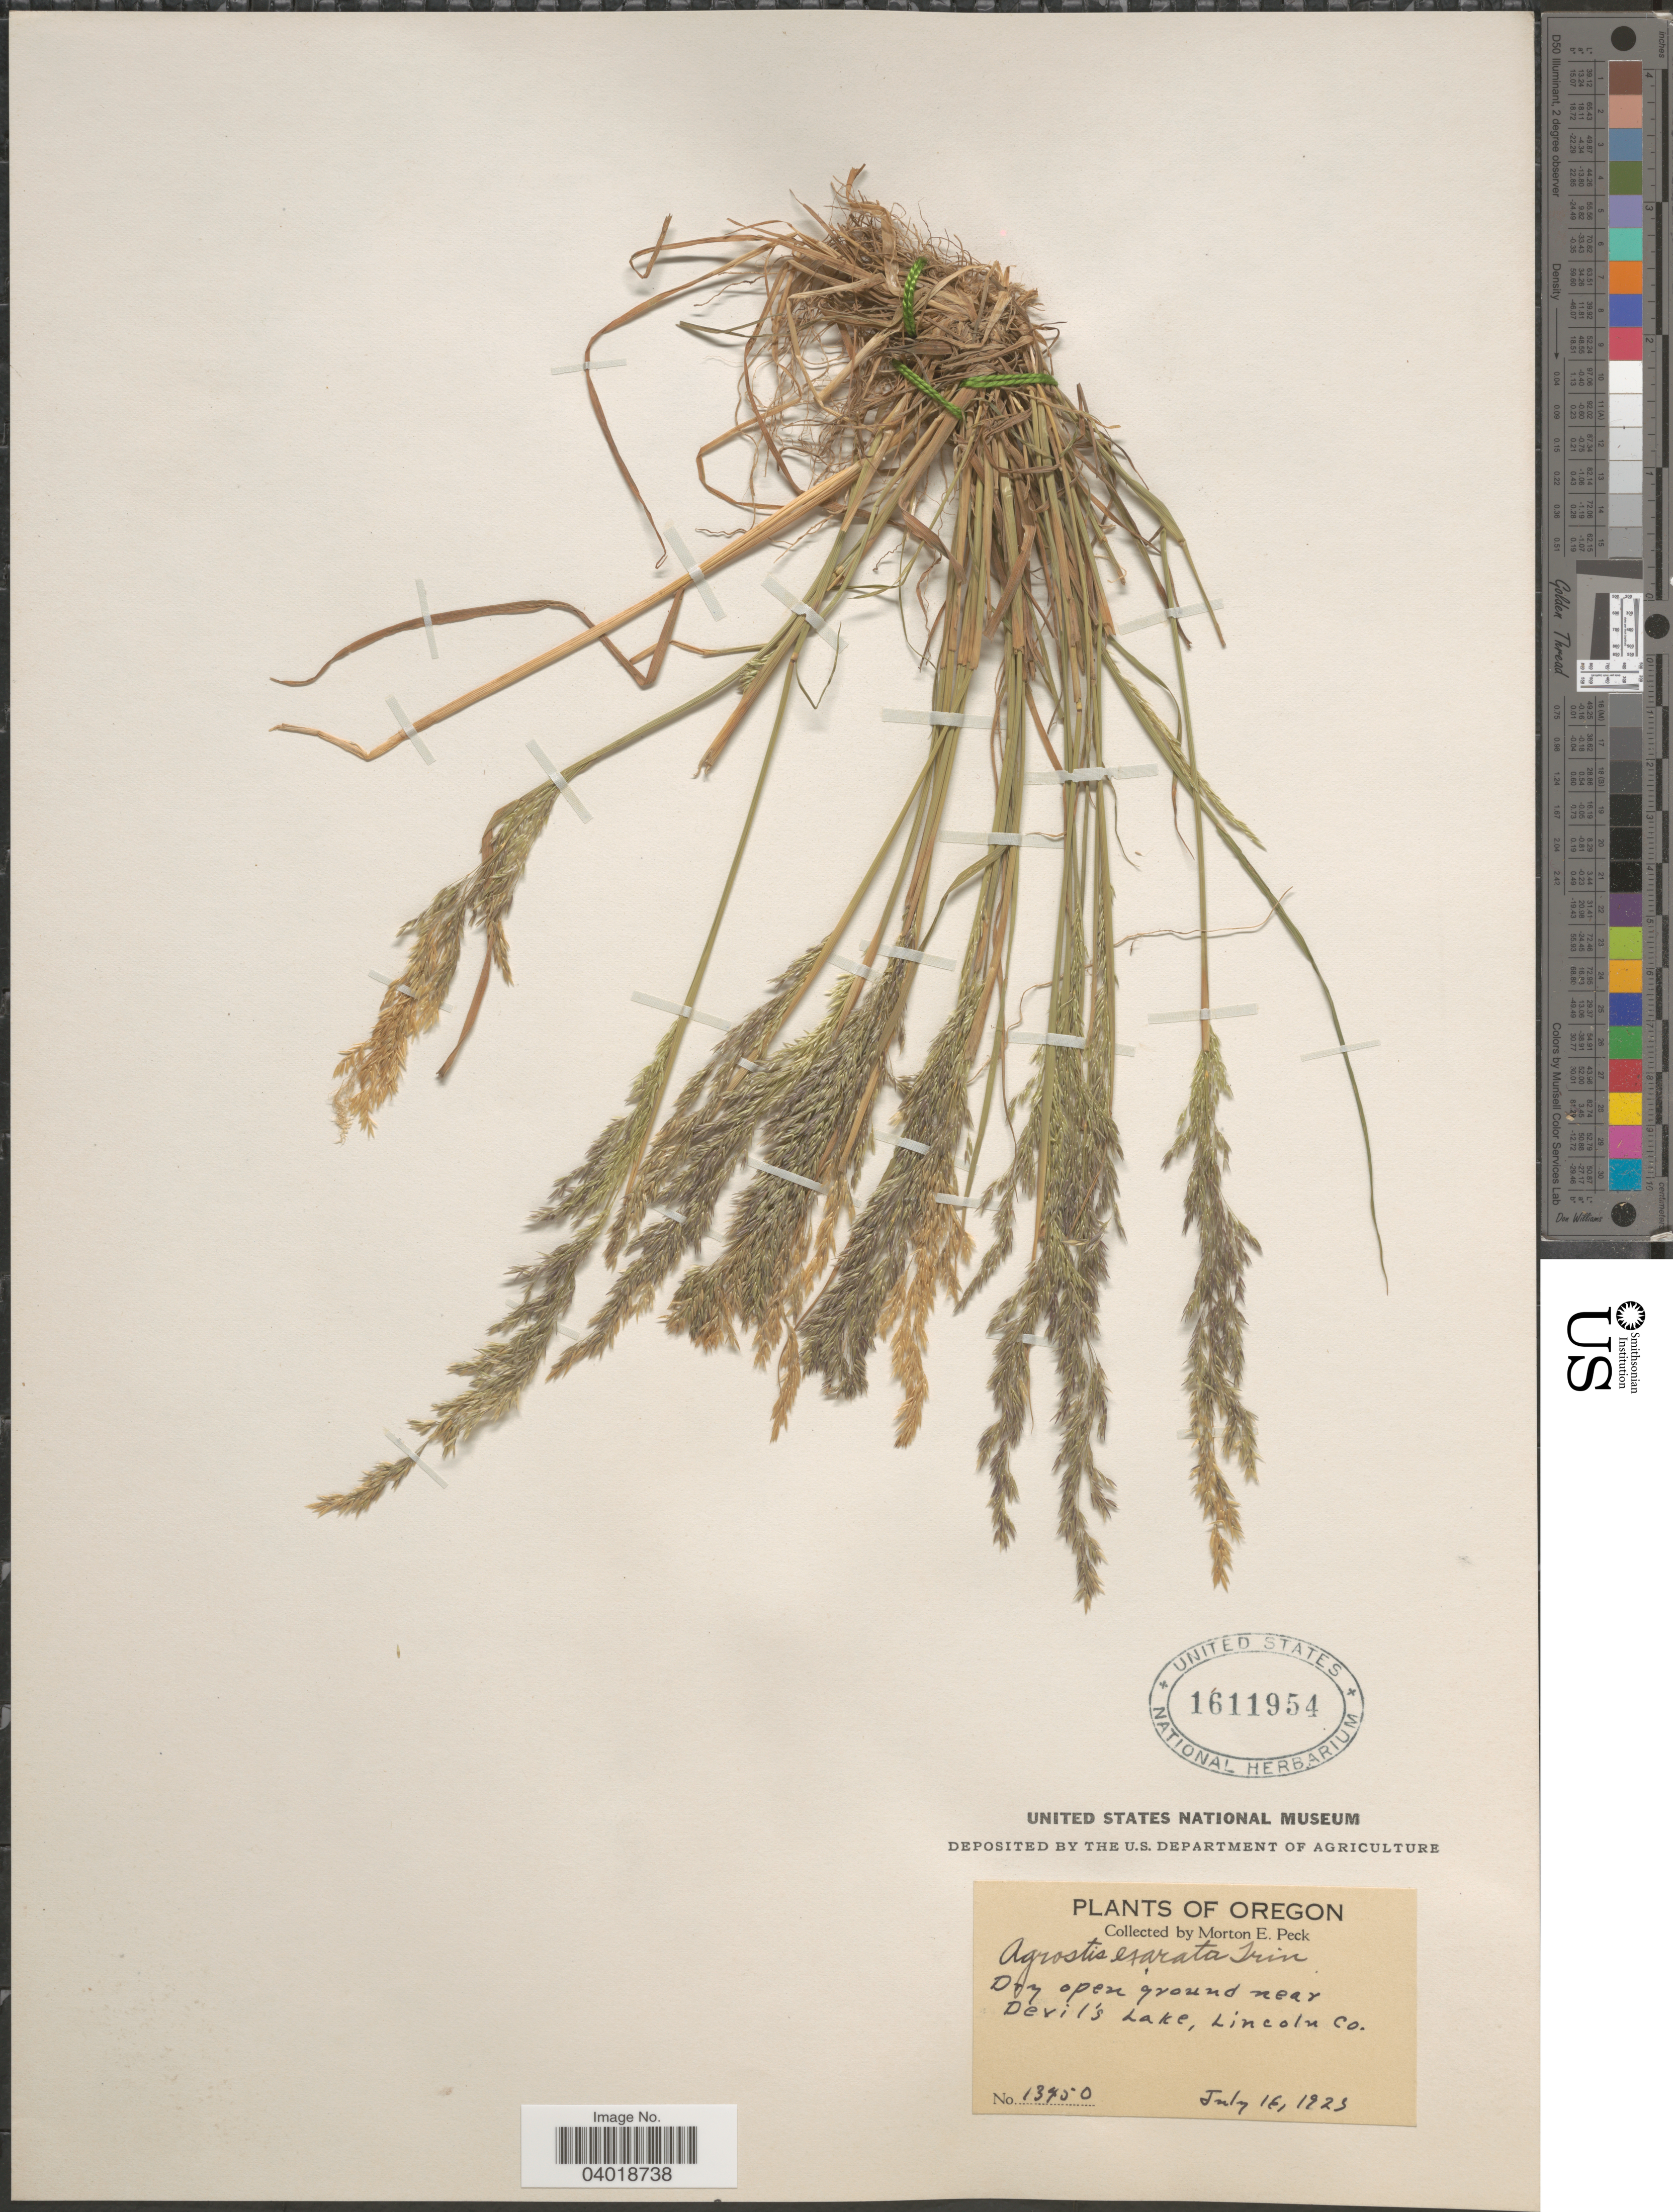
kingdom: Plantae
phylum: Tracheophyta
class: Liliopsida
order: Poales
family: Poaceae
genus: Agrostis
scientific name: Agrostis exarata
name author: Trin.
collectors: M. E. Peck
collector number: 13450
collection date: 1923-07-16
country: United States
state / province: Oregon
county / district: Lincoln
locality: Dry open ground near Devil's Lake, Lincoln Co.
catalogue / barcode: US 1611954